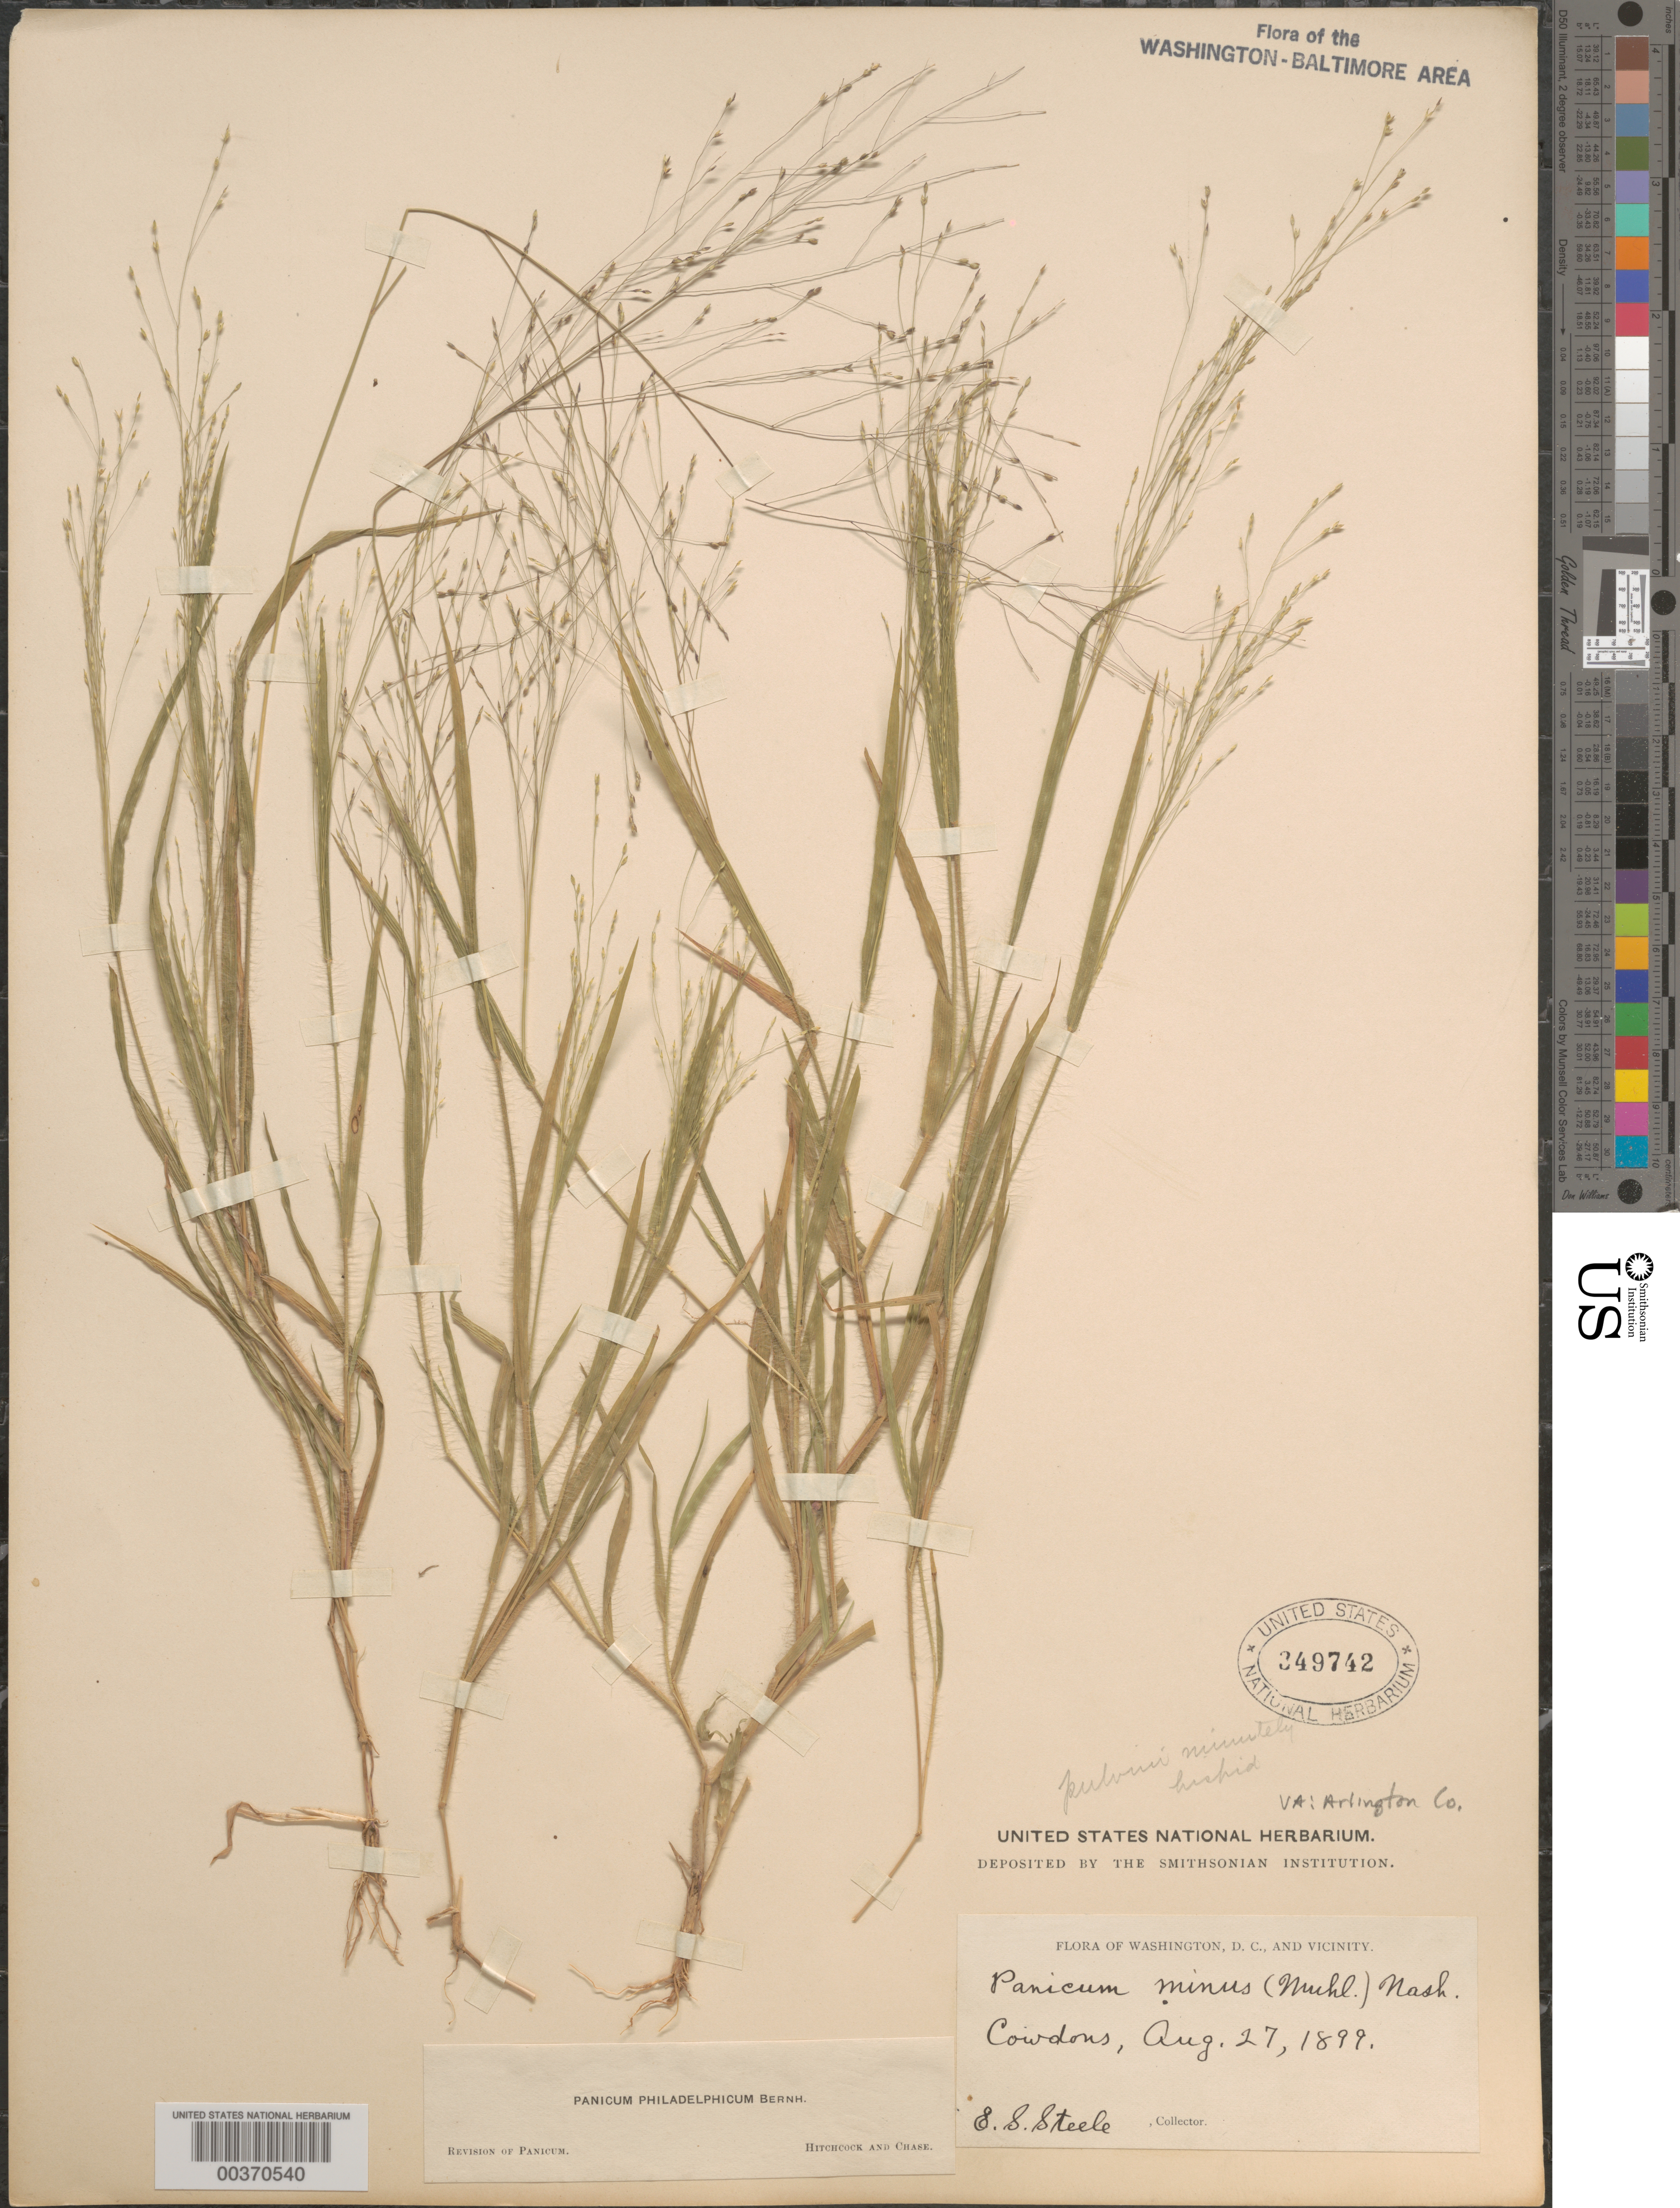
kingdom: Plantae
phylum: Tracheophyta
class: Liliopsida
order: Poales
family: Poaceae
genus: Panicum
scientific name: Panicum philadelphicum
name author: Bernh. ex Trin.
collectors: E. Steele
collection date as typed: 27 Aug 1899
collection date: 1899-08-27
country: United States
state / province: Virginia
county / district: Arlington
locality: Cowdons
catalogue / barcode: US 349742